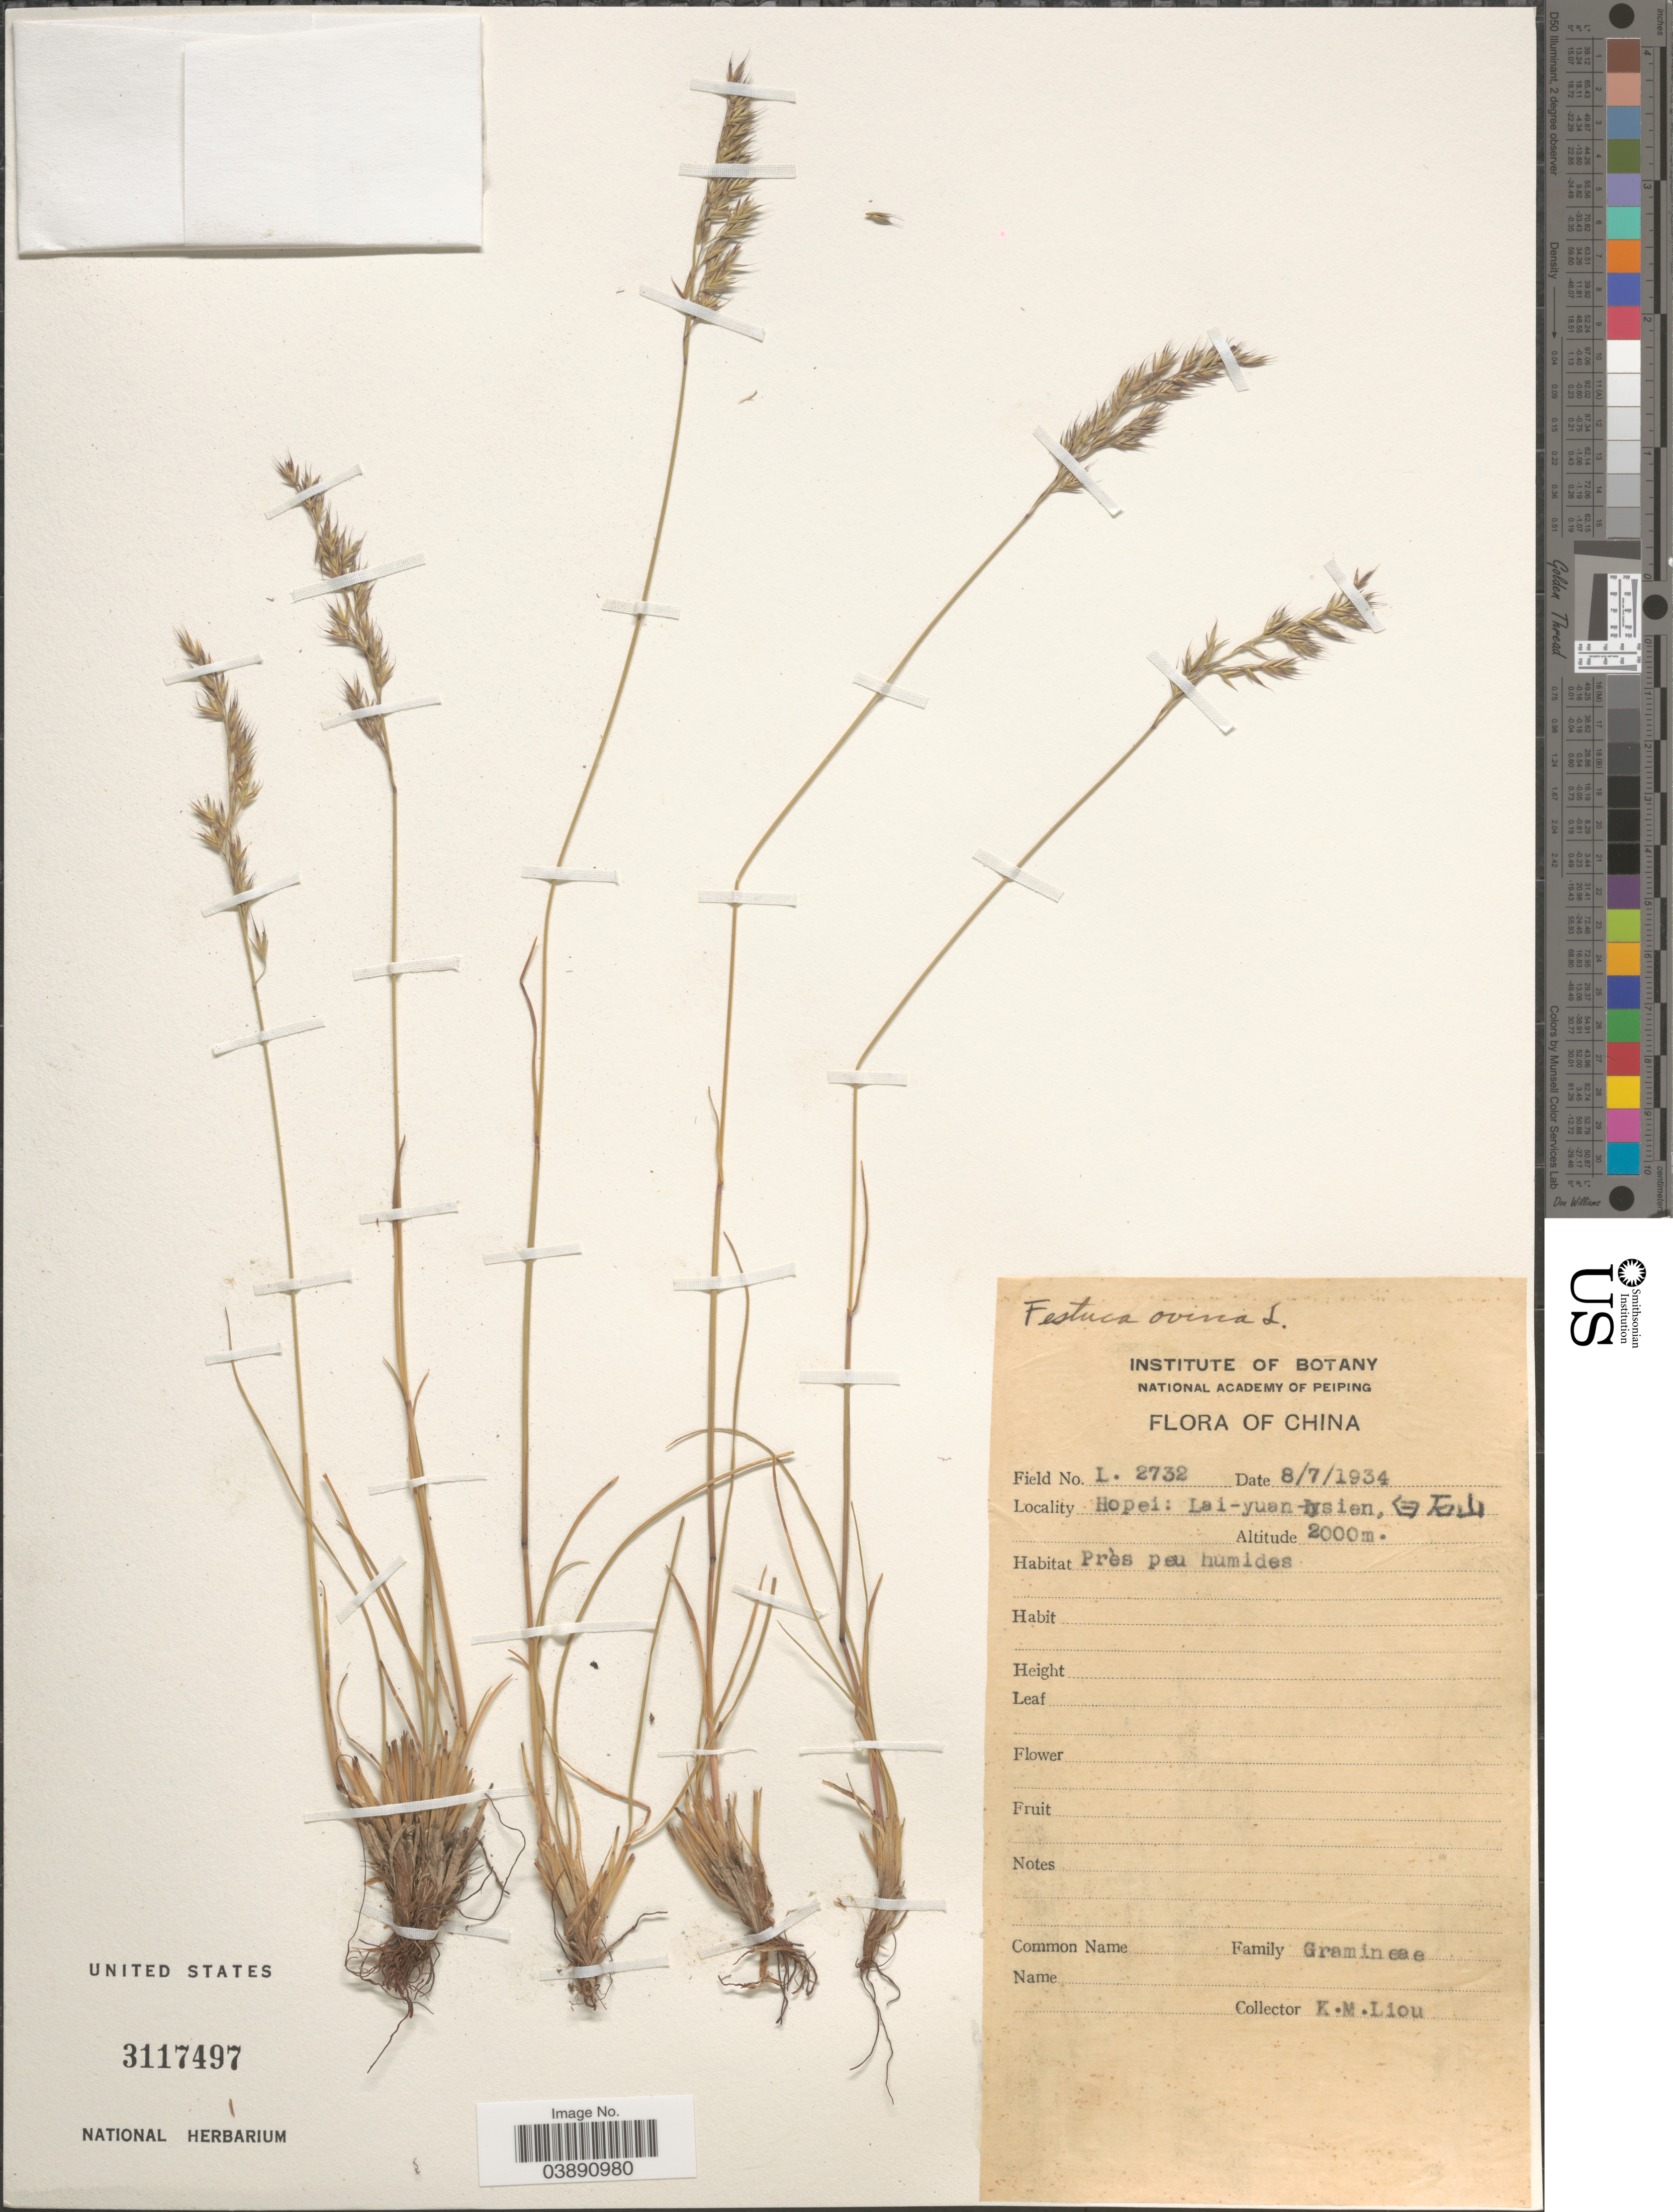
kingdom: Plantae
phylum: Tracheophyta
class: Liliopsida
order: Poales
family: Poaceae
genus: Festuca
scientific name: Festuca ovina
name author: L.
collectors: K. M. Liou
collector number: L2732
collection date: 1934-07-08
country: China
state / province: Hebei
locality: Hopei: Lai-yuan hsien, X.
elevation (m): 2000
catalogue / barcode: US 3117497